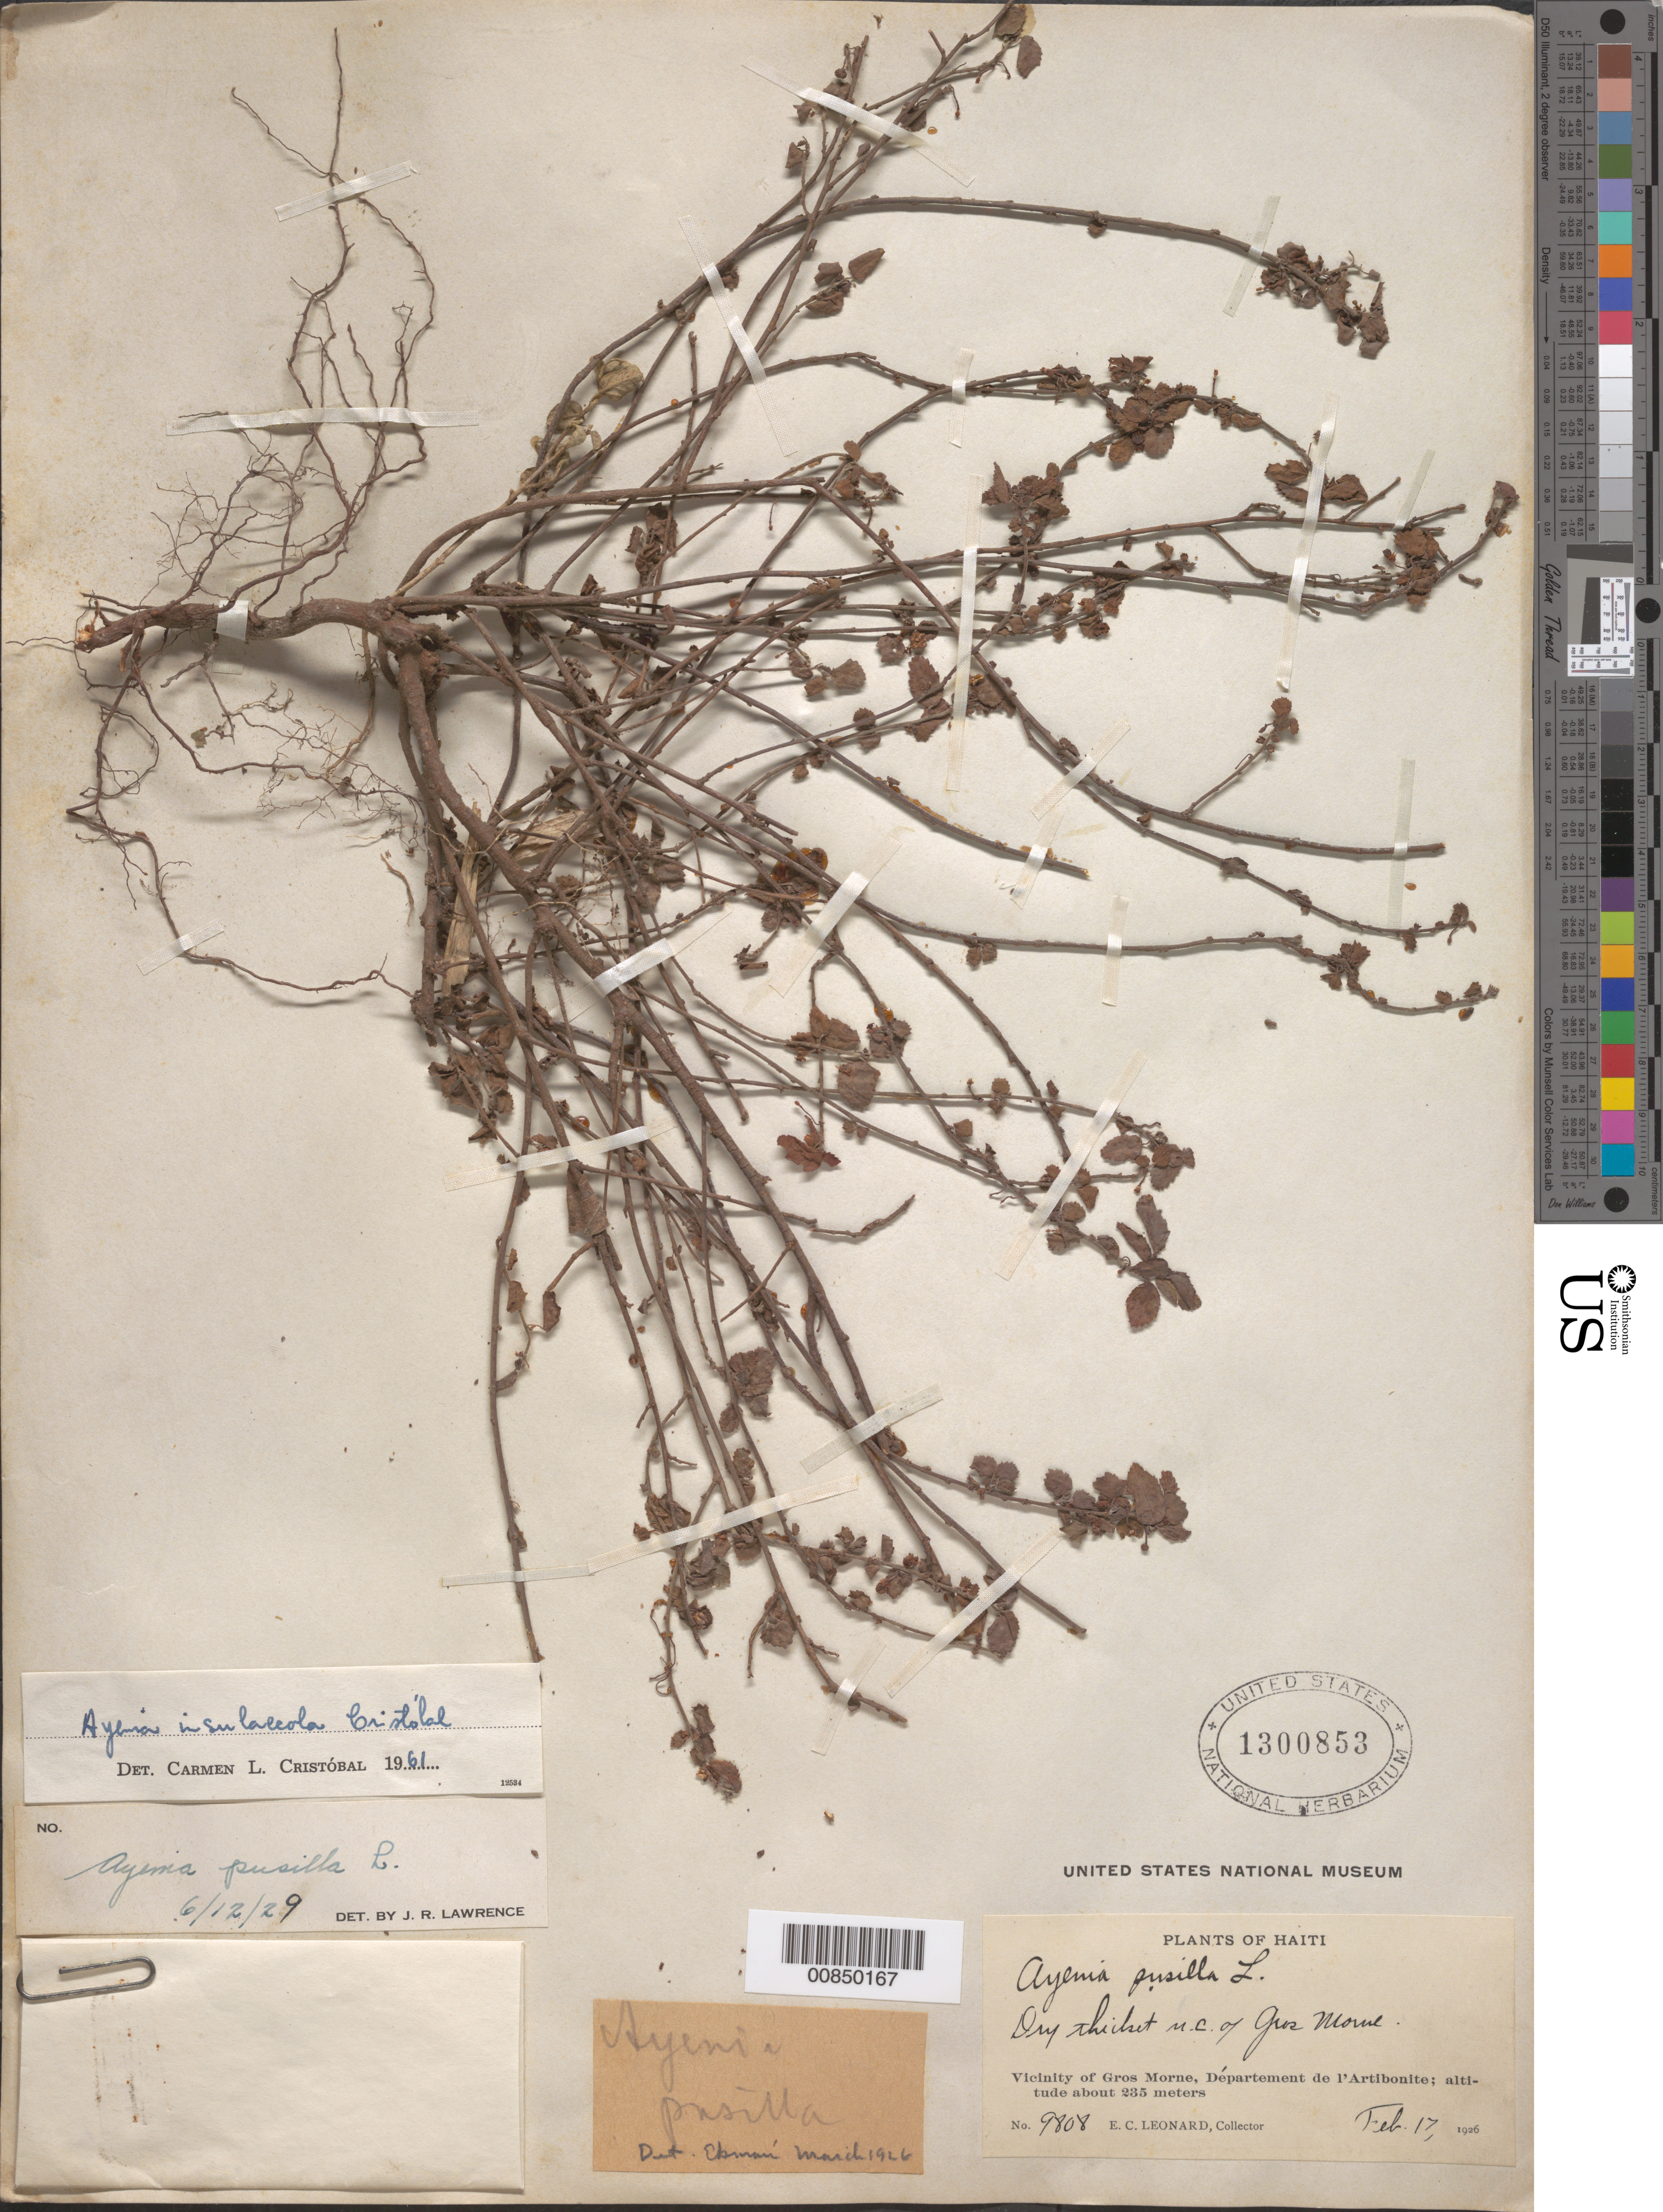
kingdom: Plantae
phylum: Tracheophyta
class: Magnoliopsida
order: Malvales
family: Malvaceae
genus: Ayenia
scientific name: Ayenia insulicola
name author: Cristóbal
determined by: Cristóbal, C. L.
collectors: E. C. Leonard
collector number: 9808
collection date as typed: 17 Feb 1926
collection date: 1926-02-17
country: Haiti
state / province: Artibonite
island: Hispaniola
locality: Vicinity of Gros Morne, NE of town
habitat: Dry thicket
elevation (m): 235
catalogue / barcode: US 1300853